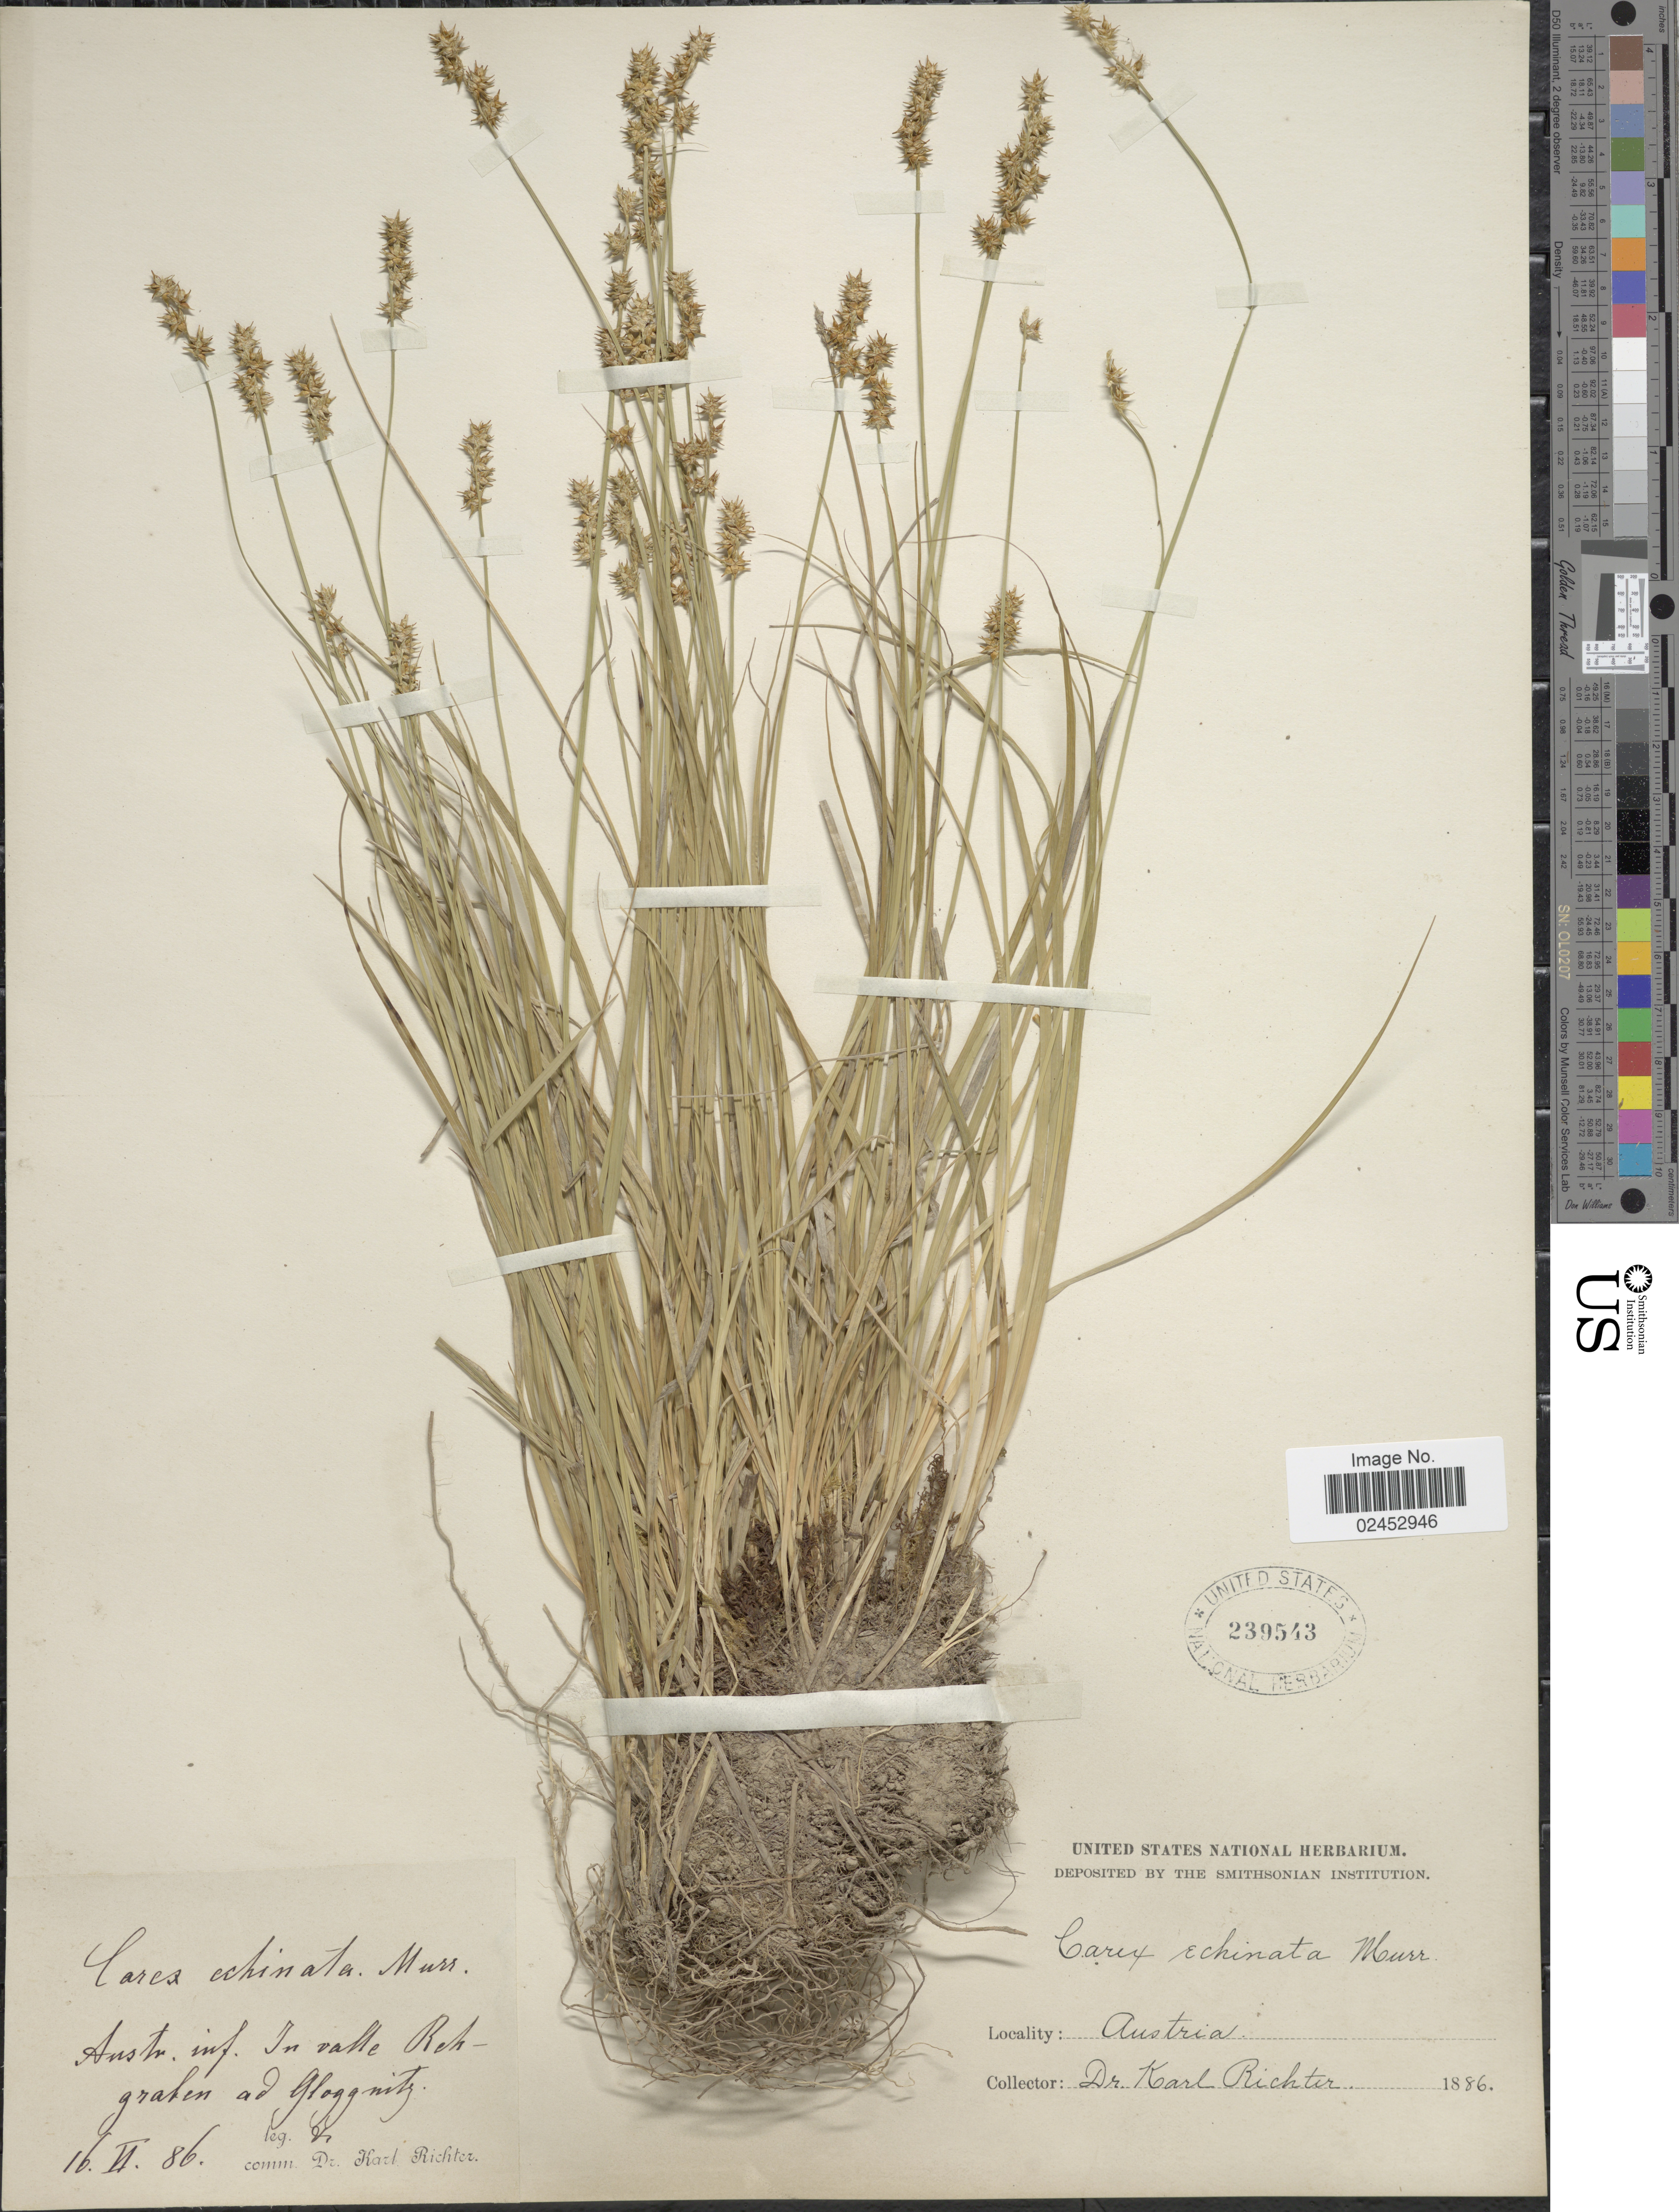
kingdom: Plantae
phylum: Tracheophyta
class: Liliopsida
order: Poales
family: Cyperaceae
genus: Carex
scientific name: Carex echinata subsp. echinata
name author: Murray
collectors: K. Richter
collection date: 1886-02-16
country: Austria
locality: Austr. inf. In valle Retigraben [interpreted] ad Gloggnitz.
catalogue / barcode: US 239543